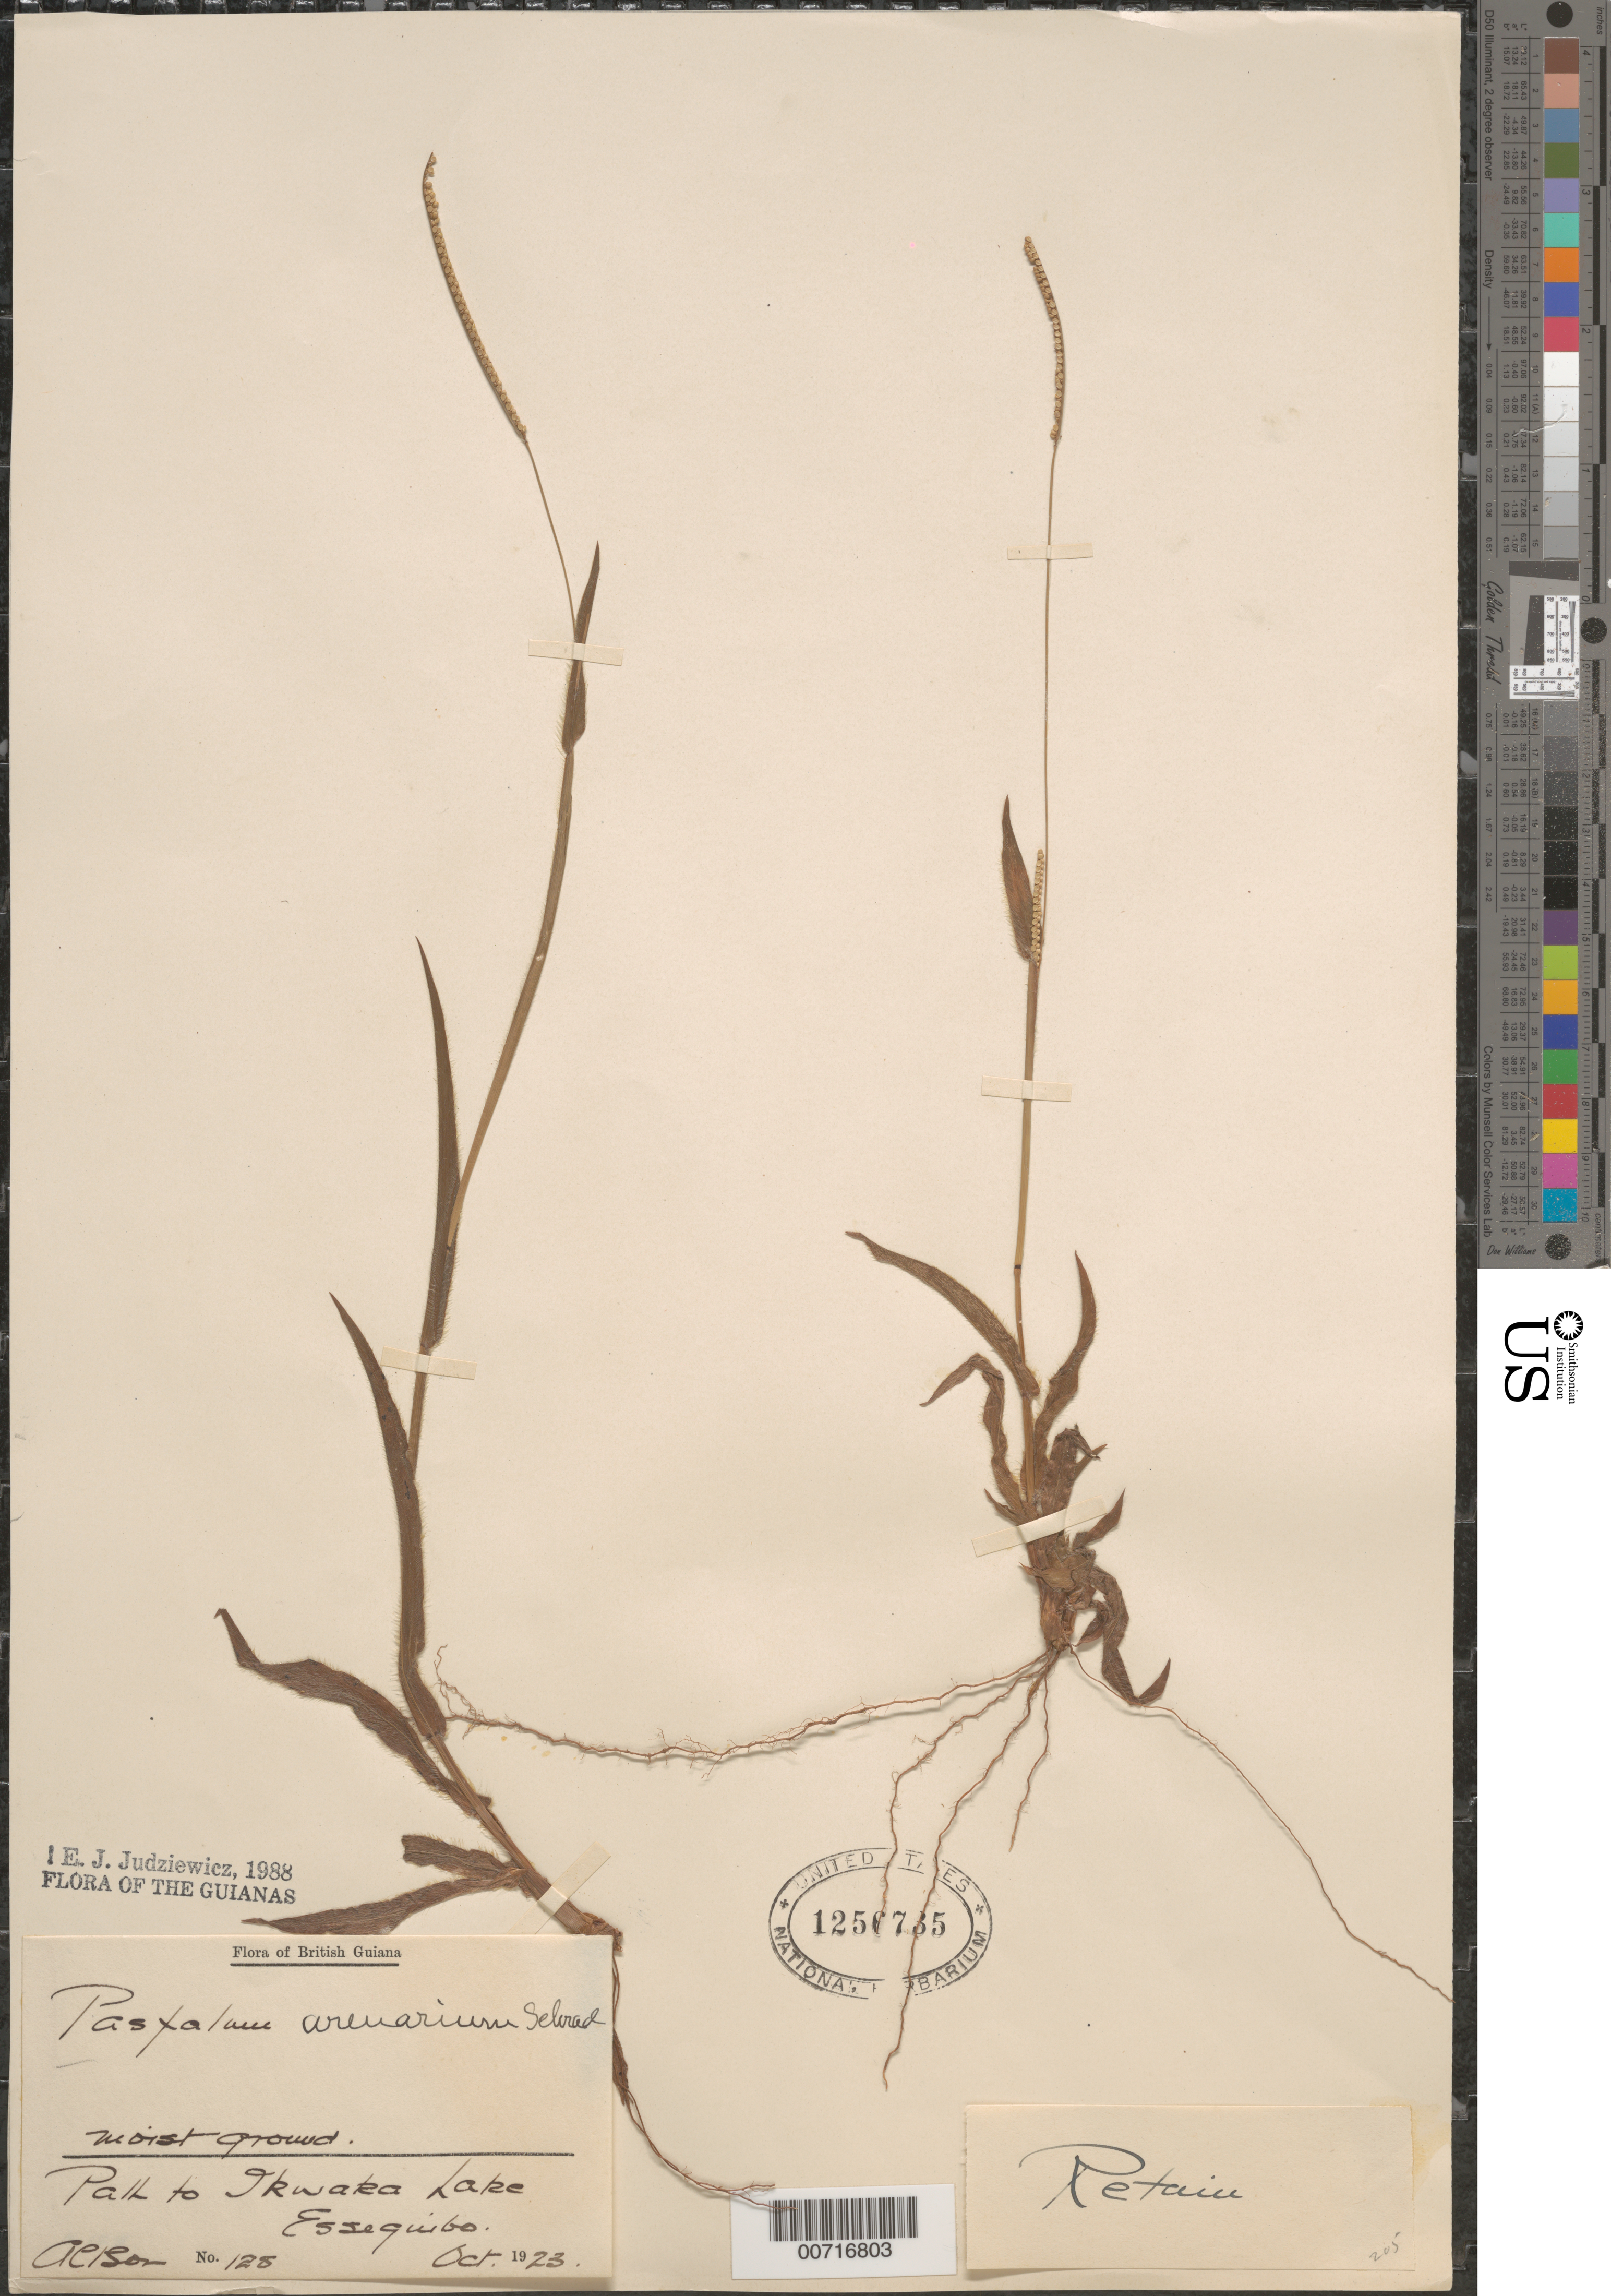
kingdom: Plantae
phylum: Tracheophyta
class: Liliopsida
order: Poales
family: Poaceae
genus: Paspalum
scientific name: Paspalum arenarium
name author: Schrad.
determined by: Judziewicz, E. J.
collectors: R. Altson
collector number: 128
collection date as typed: Oct-23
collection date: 1923-10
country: Guyana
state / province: Pomeroon-Supenaam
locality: Ikwaka Lake, path to, Essequibo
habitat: Moist ground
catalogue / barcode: US 1256735